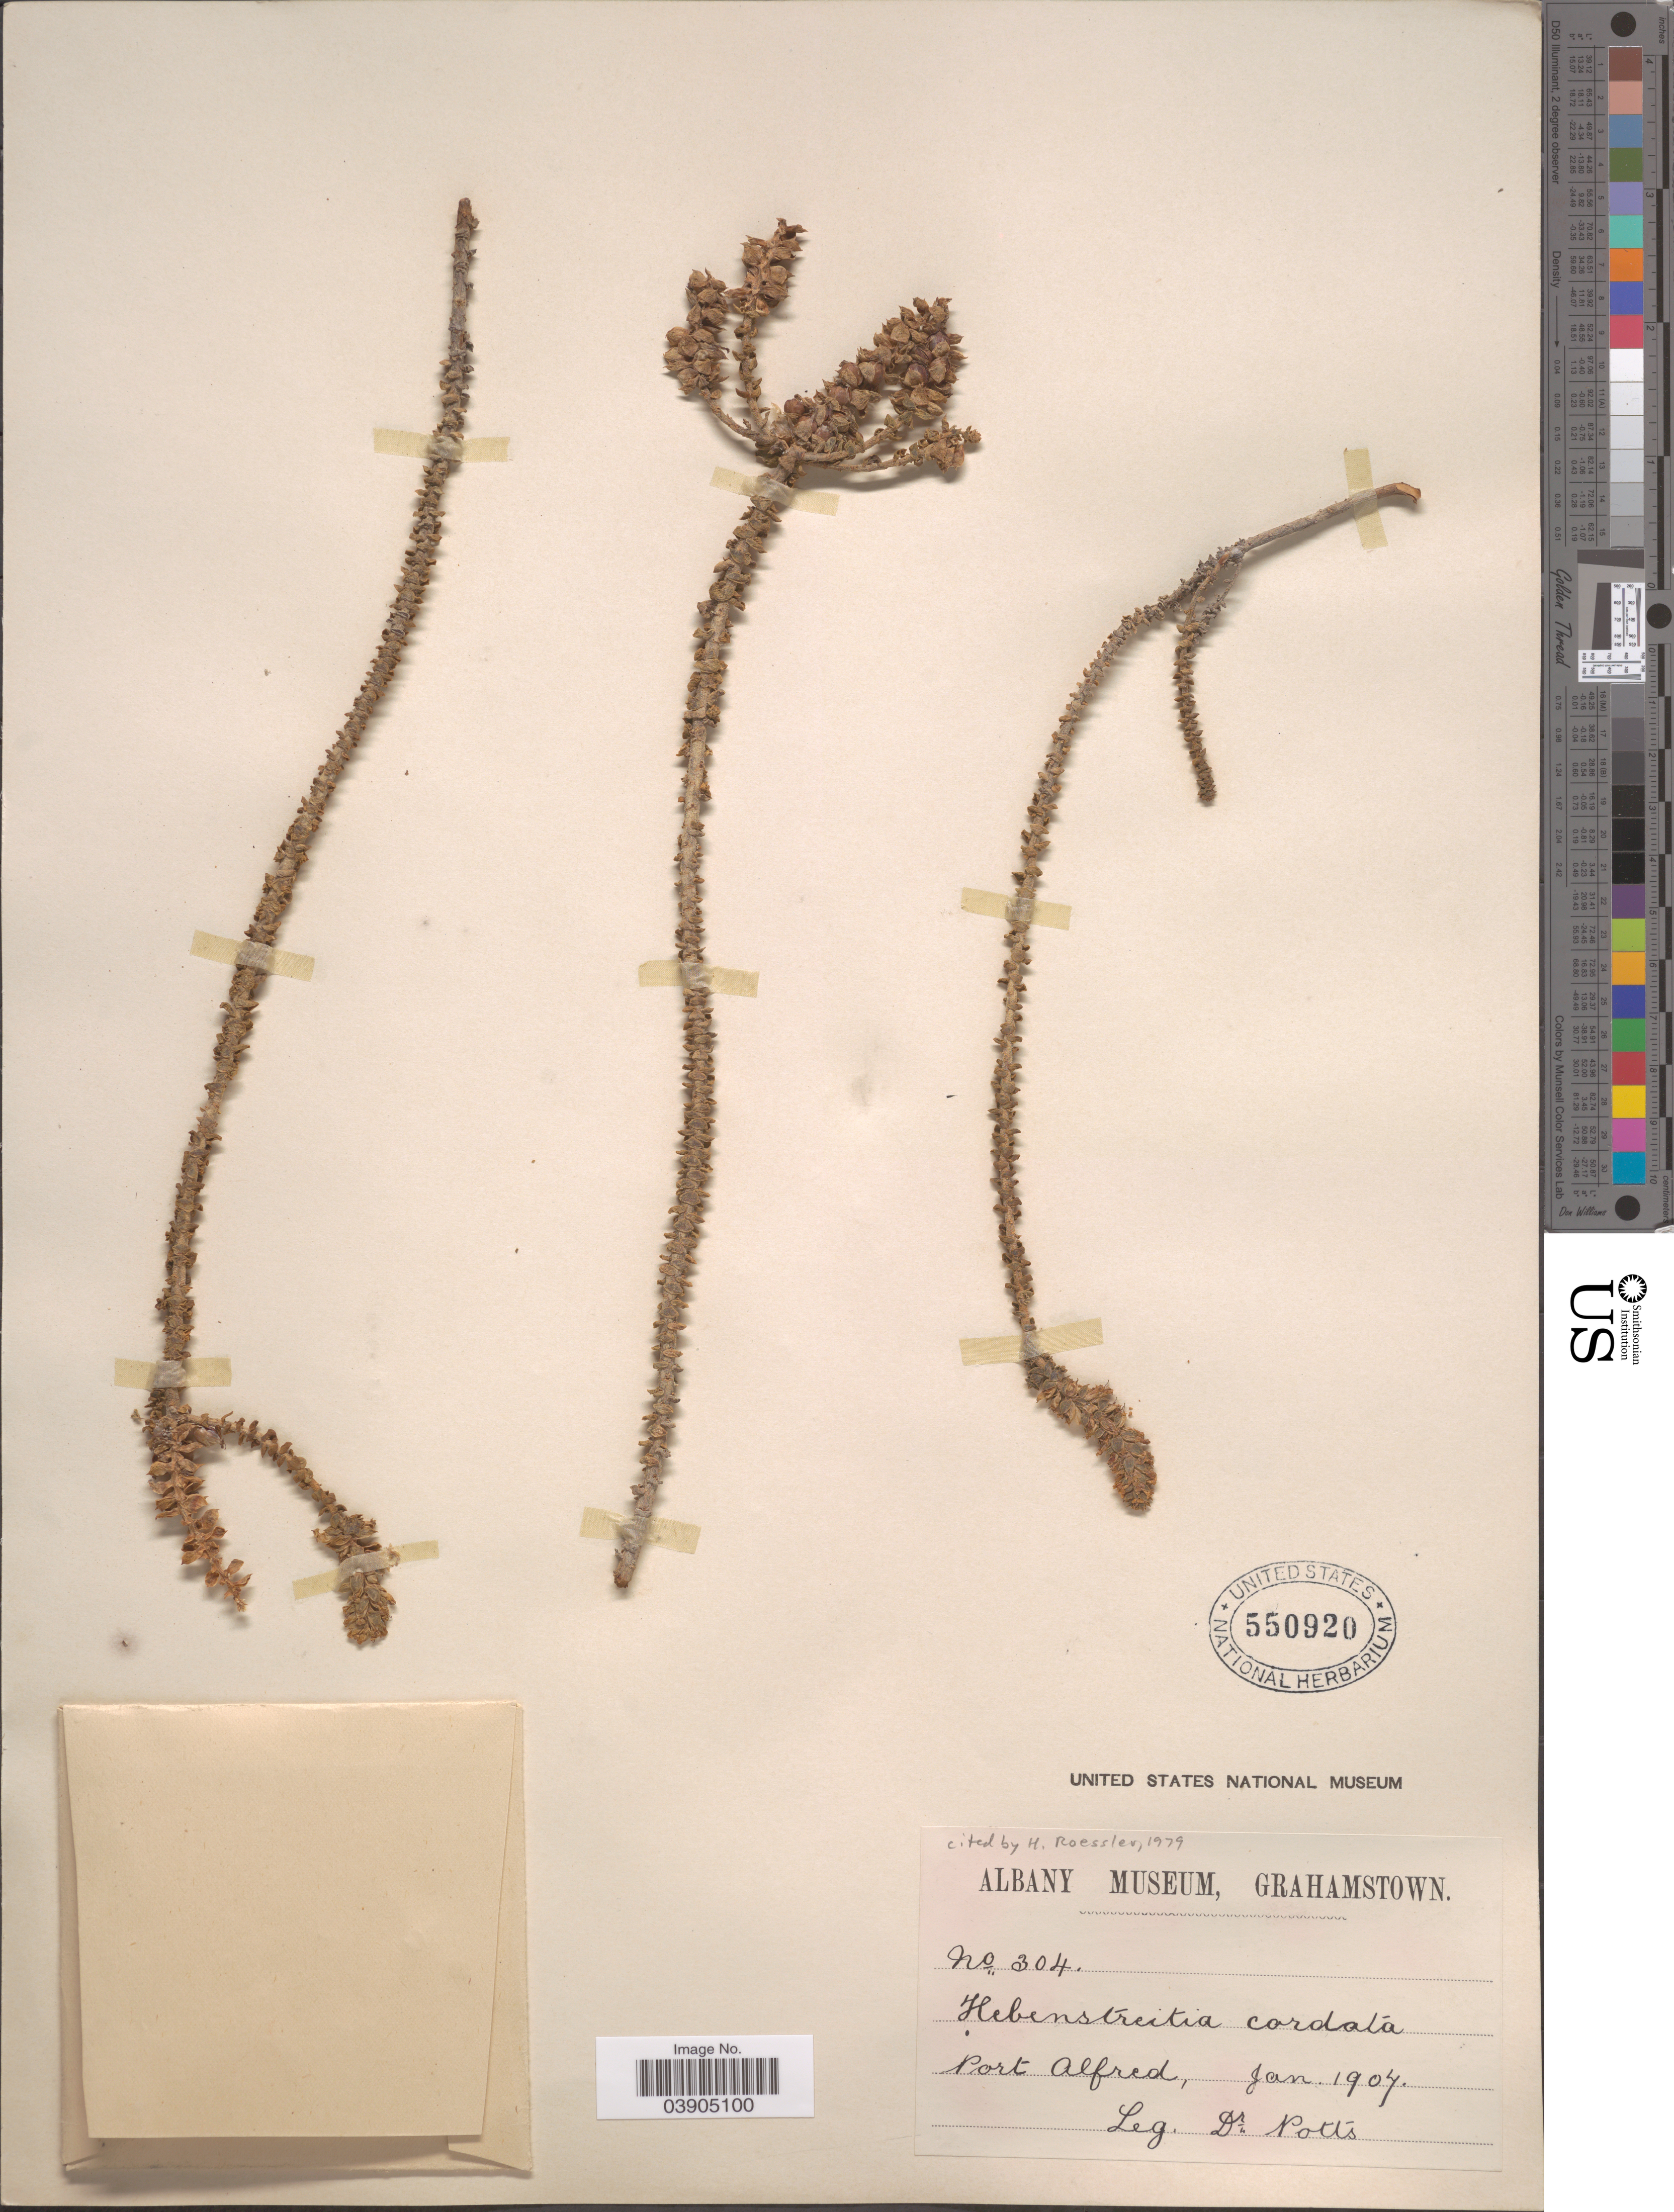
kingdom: Plantae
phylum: Tracheophyta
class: Magnoliopsida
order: Lamiales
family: Scrophulariaceae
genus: Hebenstretia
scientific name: Hebenstretia cordata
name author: L.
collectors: Potts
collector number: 304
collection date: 1904-01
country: South Africa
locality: Albany Museum, Grahamstown. Port Alfred.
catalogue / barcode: US 550920